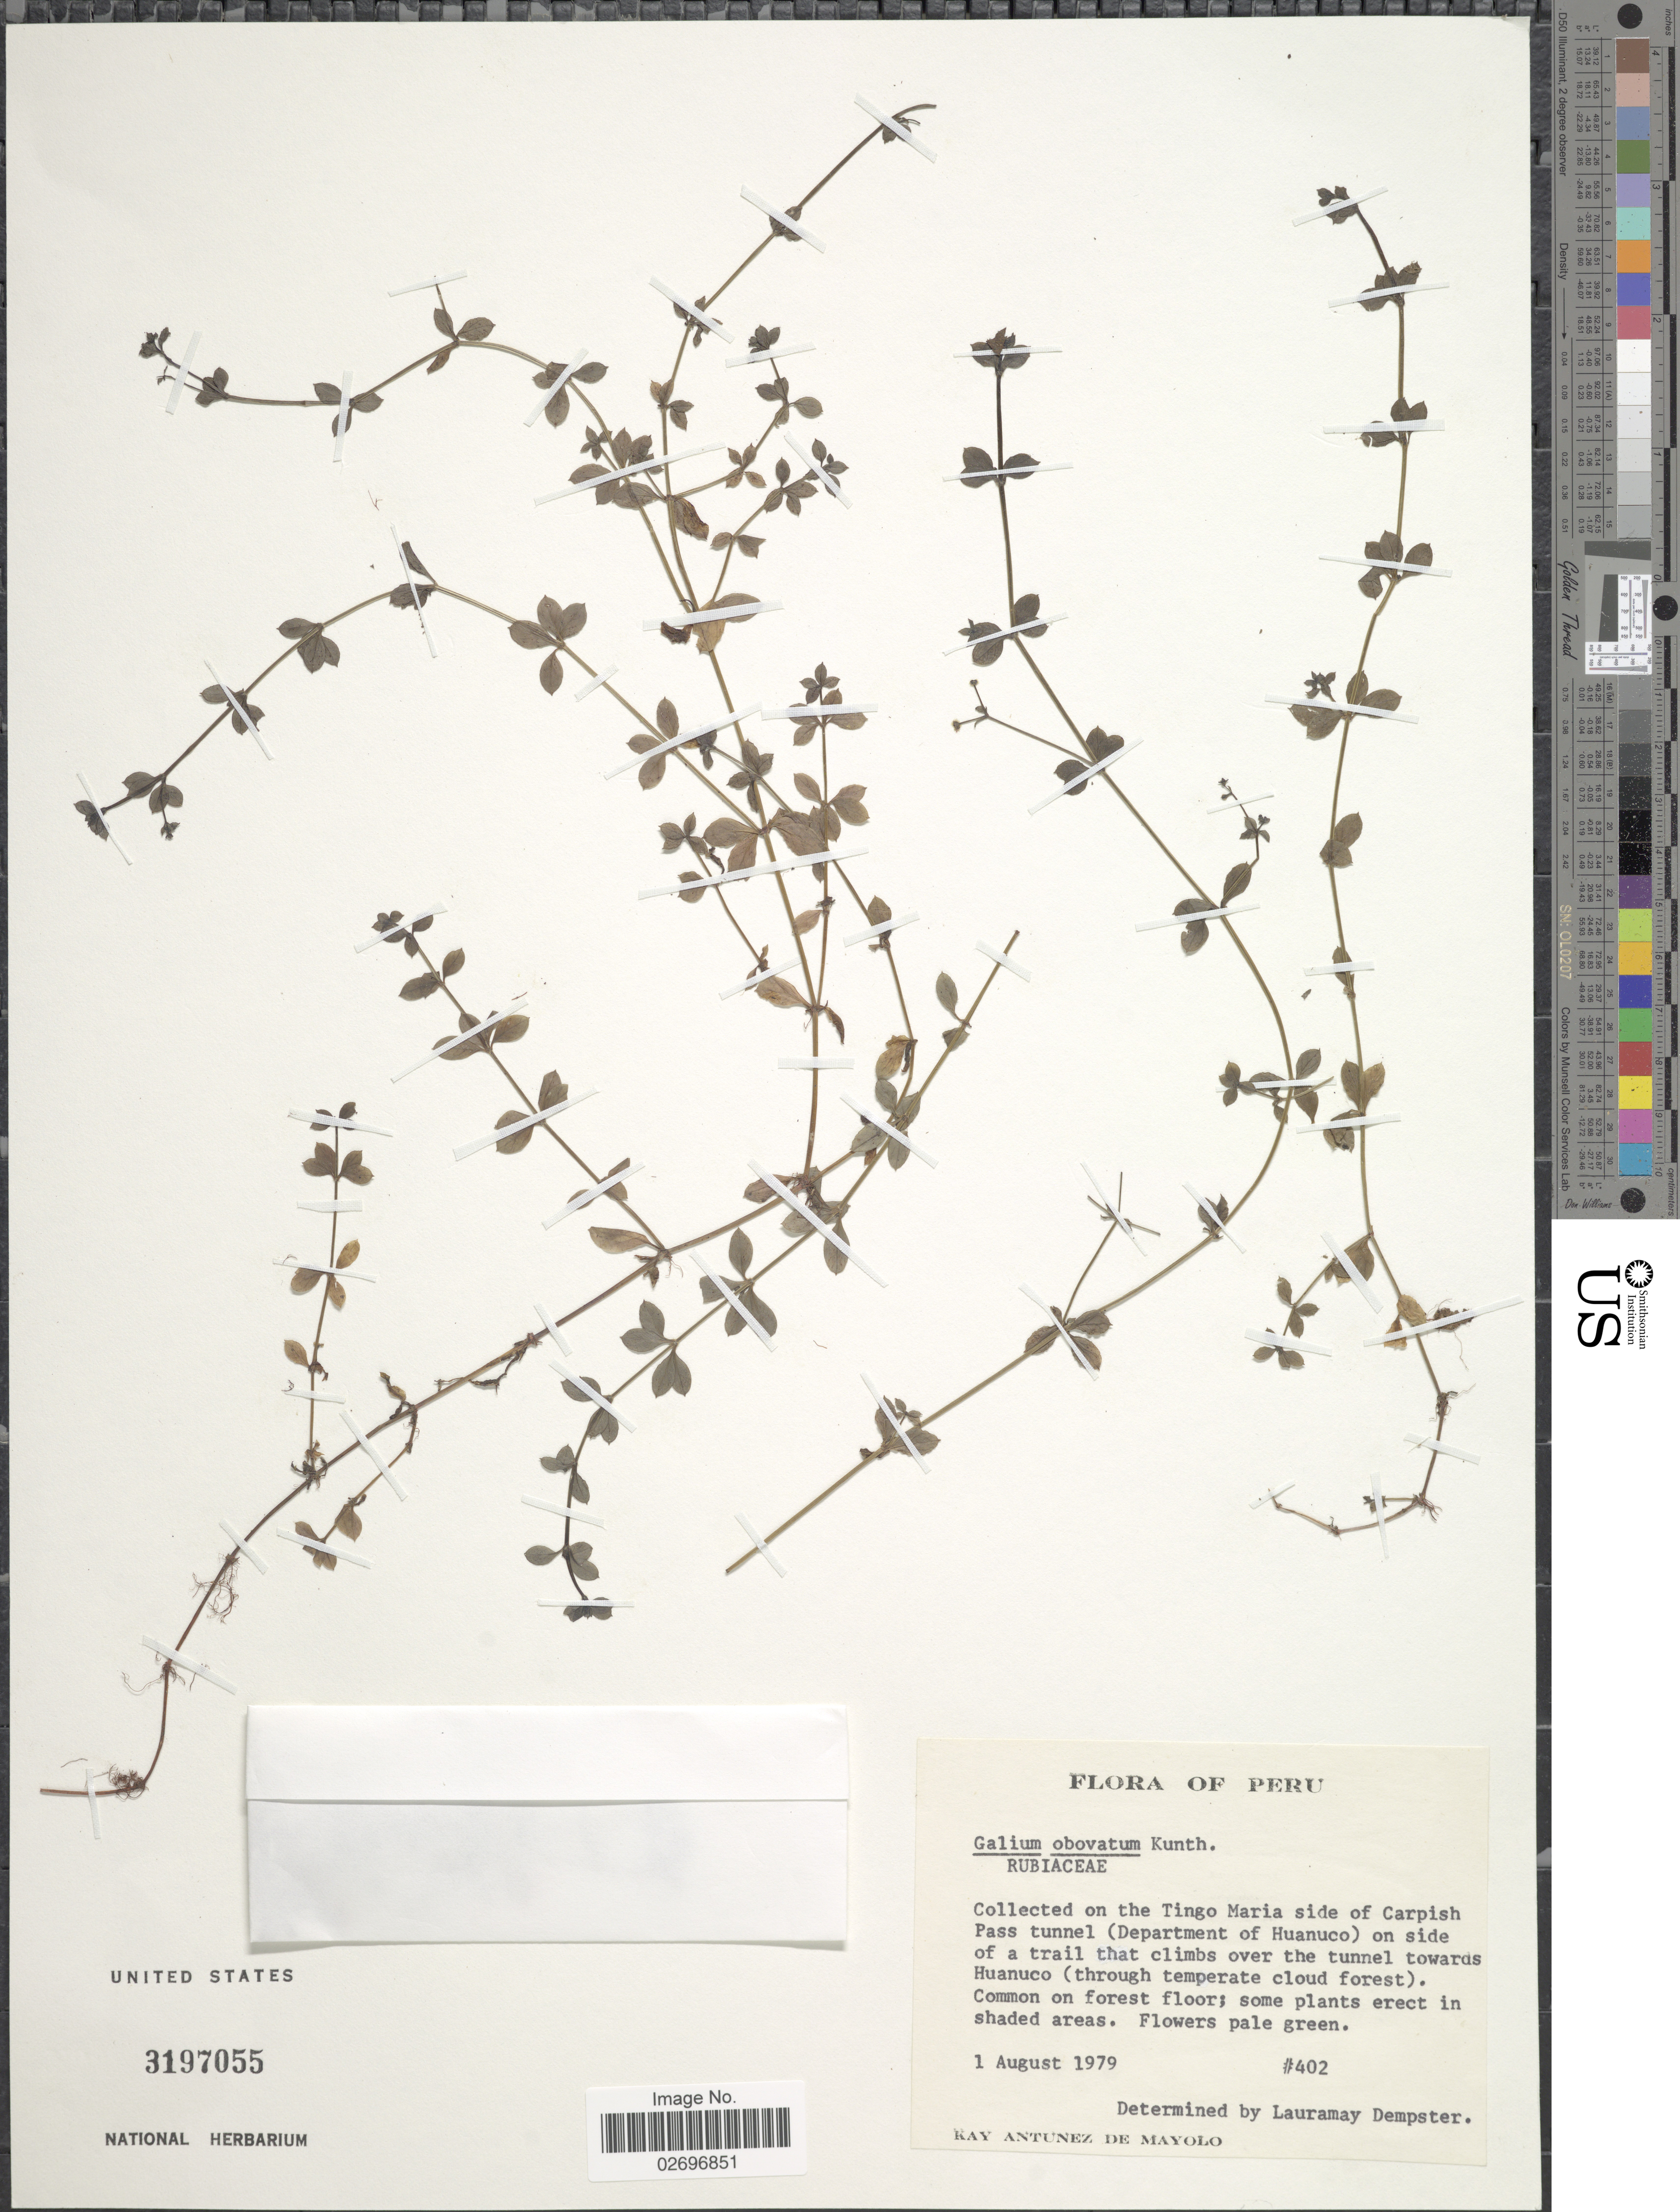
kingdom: Plantae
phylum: Tracheophyta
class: Magnoliopsida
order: Gentianales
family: Rubiaceae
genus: Galium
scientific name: Galium obovatum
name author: Kunth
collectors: K. Antunez de Mayolo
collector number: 402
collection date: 1979-08-01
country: Peru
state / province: Huánuco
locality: On the Tingo Maria side of Carpish Pass tunnel (Department of Huanuco) on side of a trail that climbs over the tunnel towards Huanuco (through temperate cloud forest)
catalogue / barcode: US 3197055